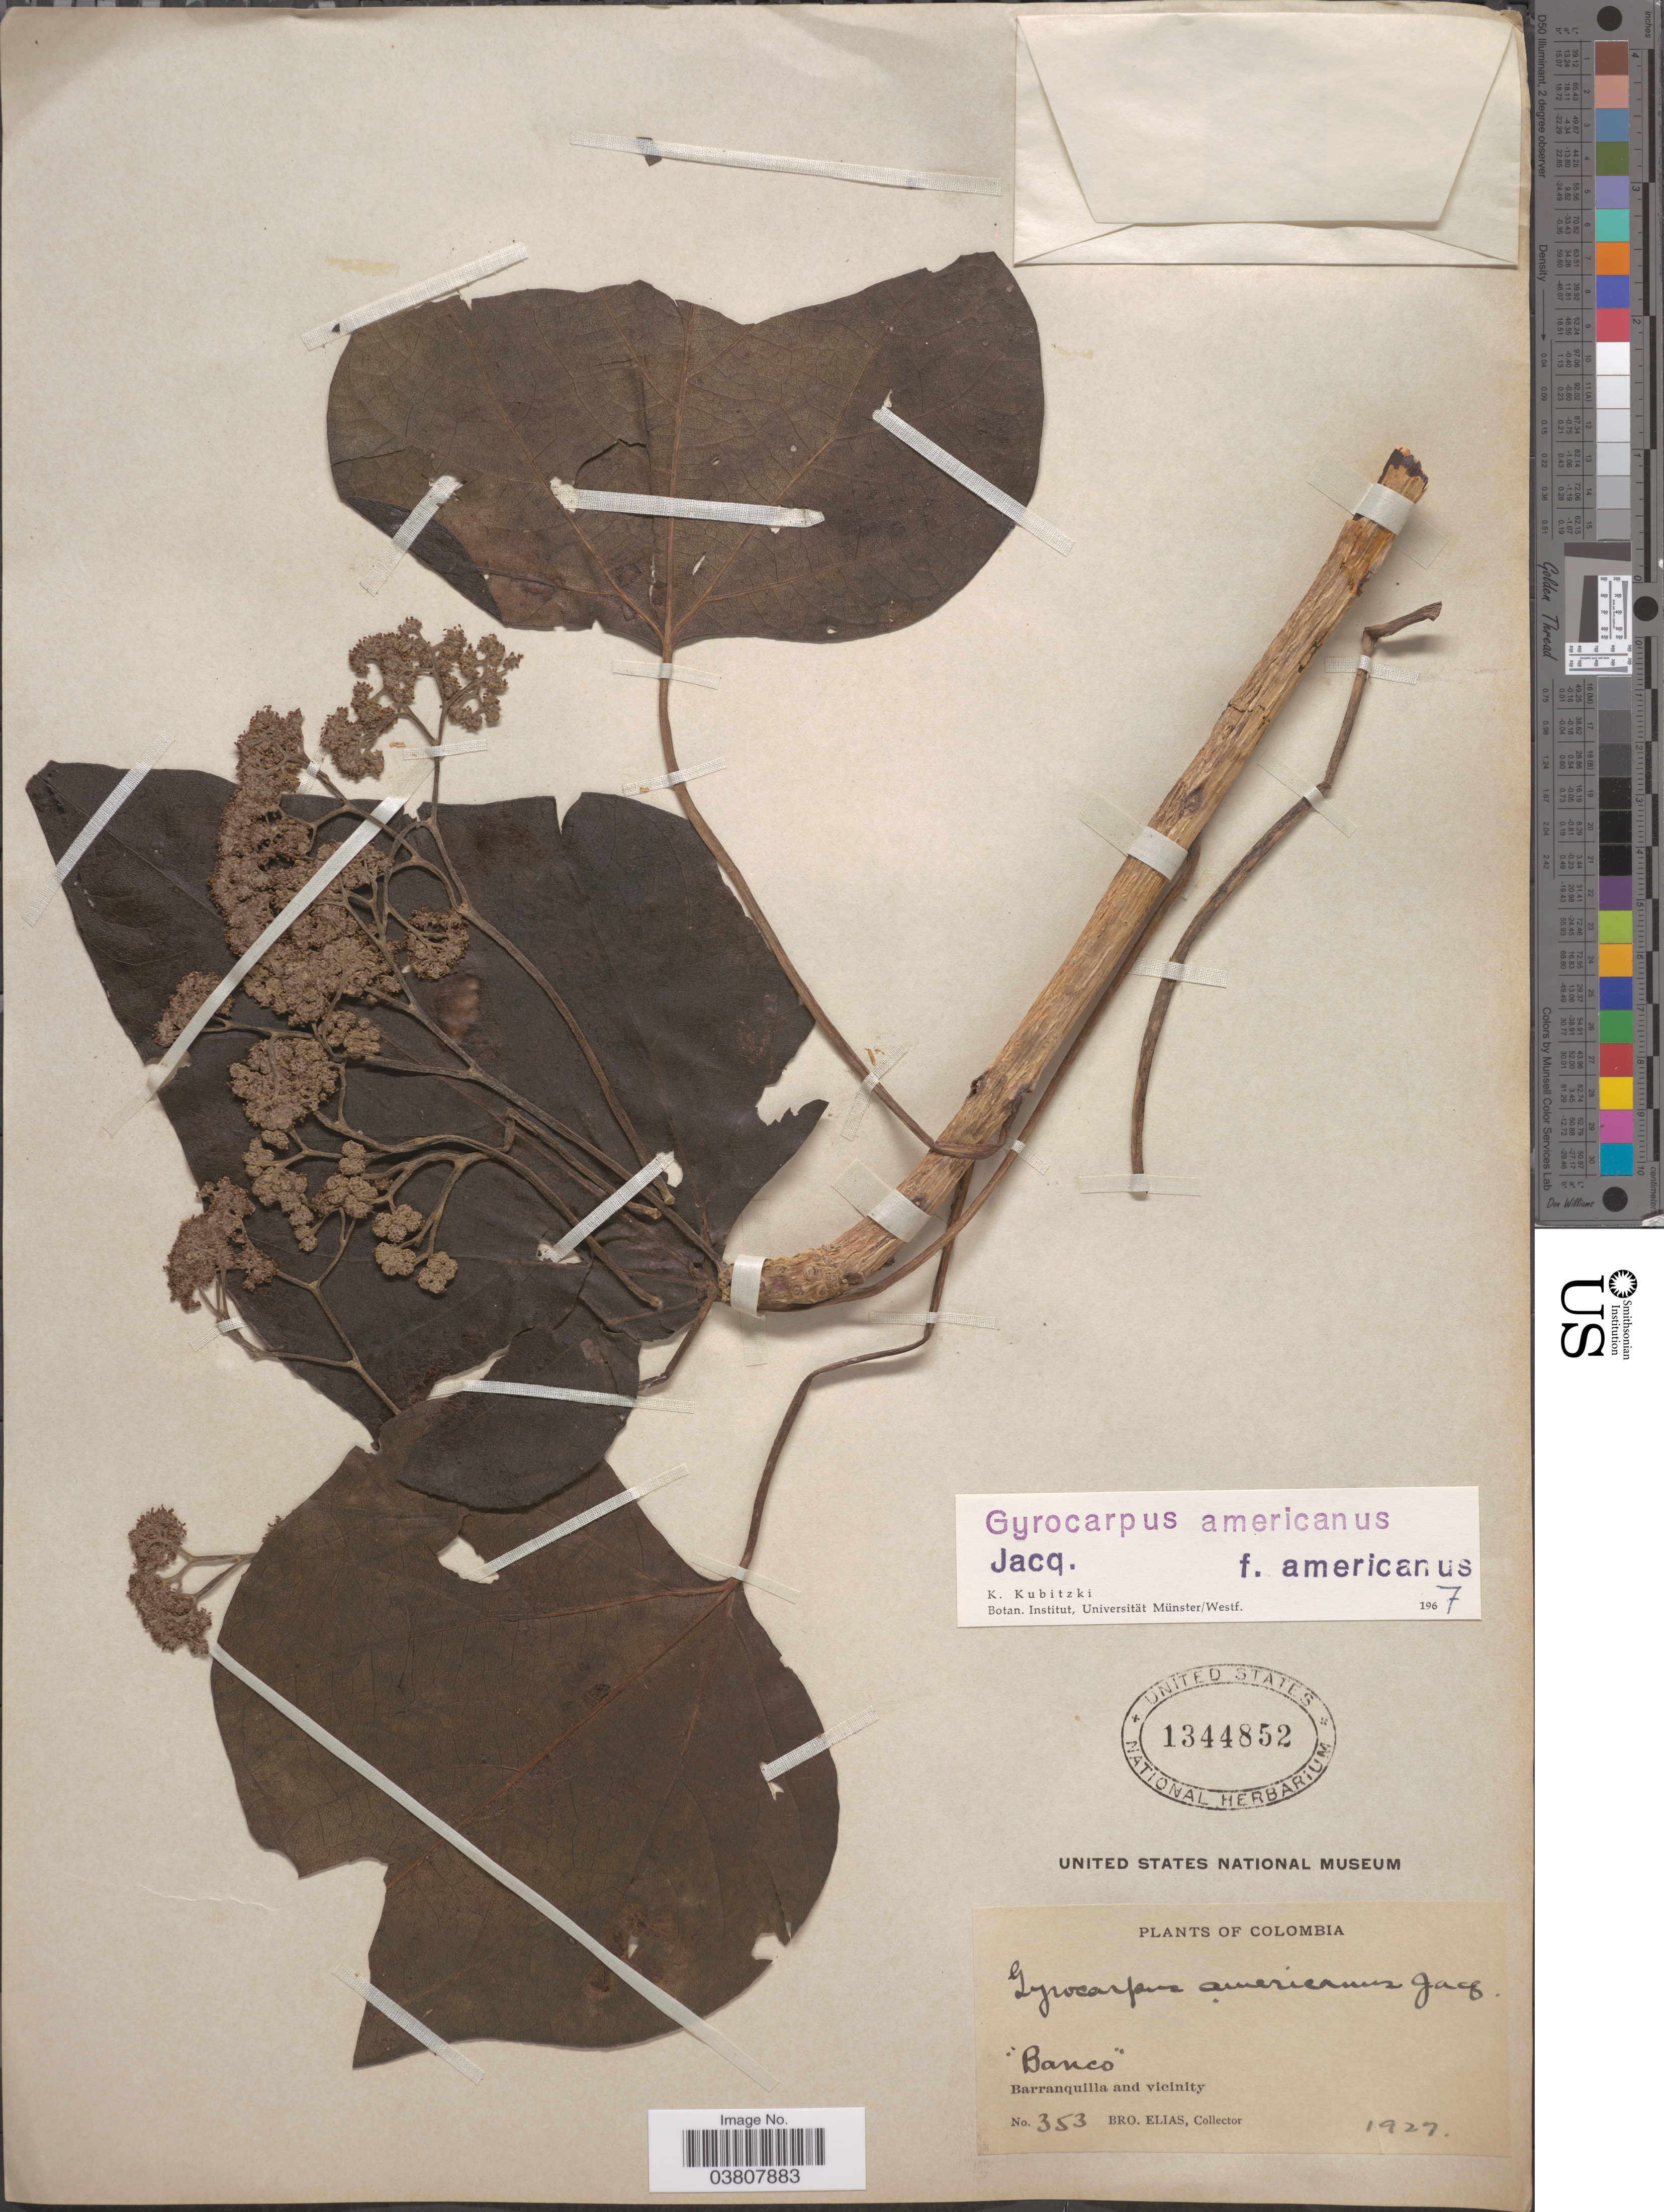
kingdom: Plantae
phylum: Tracheophyta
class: Magnoliopsida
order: Laurales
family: Hernandiaceae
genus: Gyrocarpus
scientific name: Gyrocarpus americanus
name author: Jacq.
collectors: Bro. Elias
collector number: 353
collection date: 1927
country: Colombia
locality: Barranquilla and vicinity.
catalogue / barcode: US 1344852